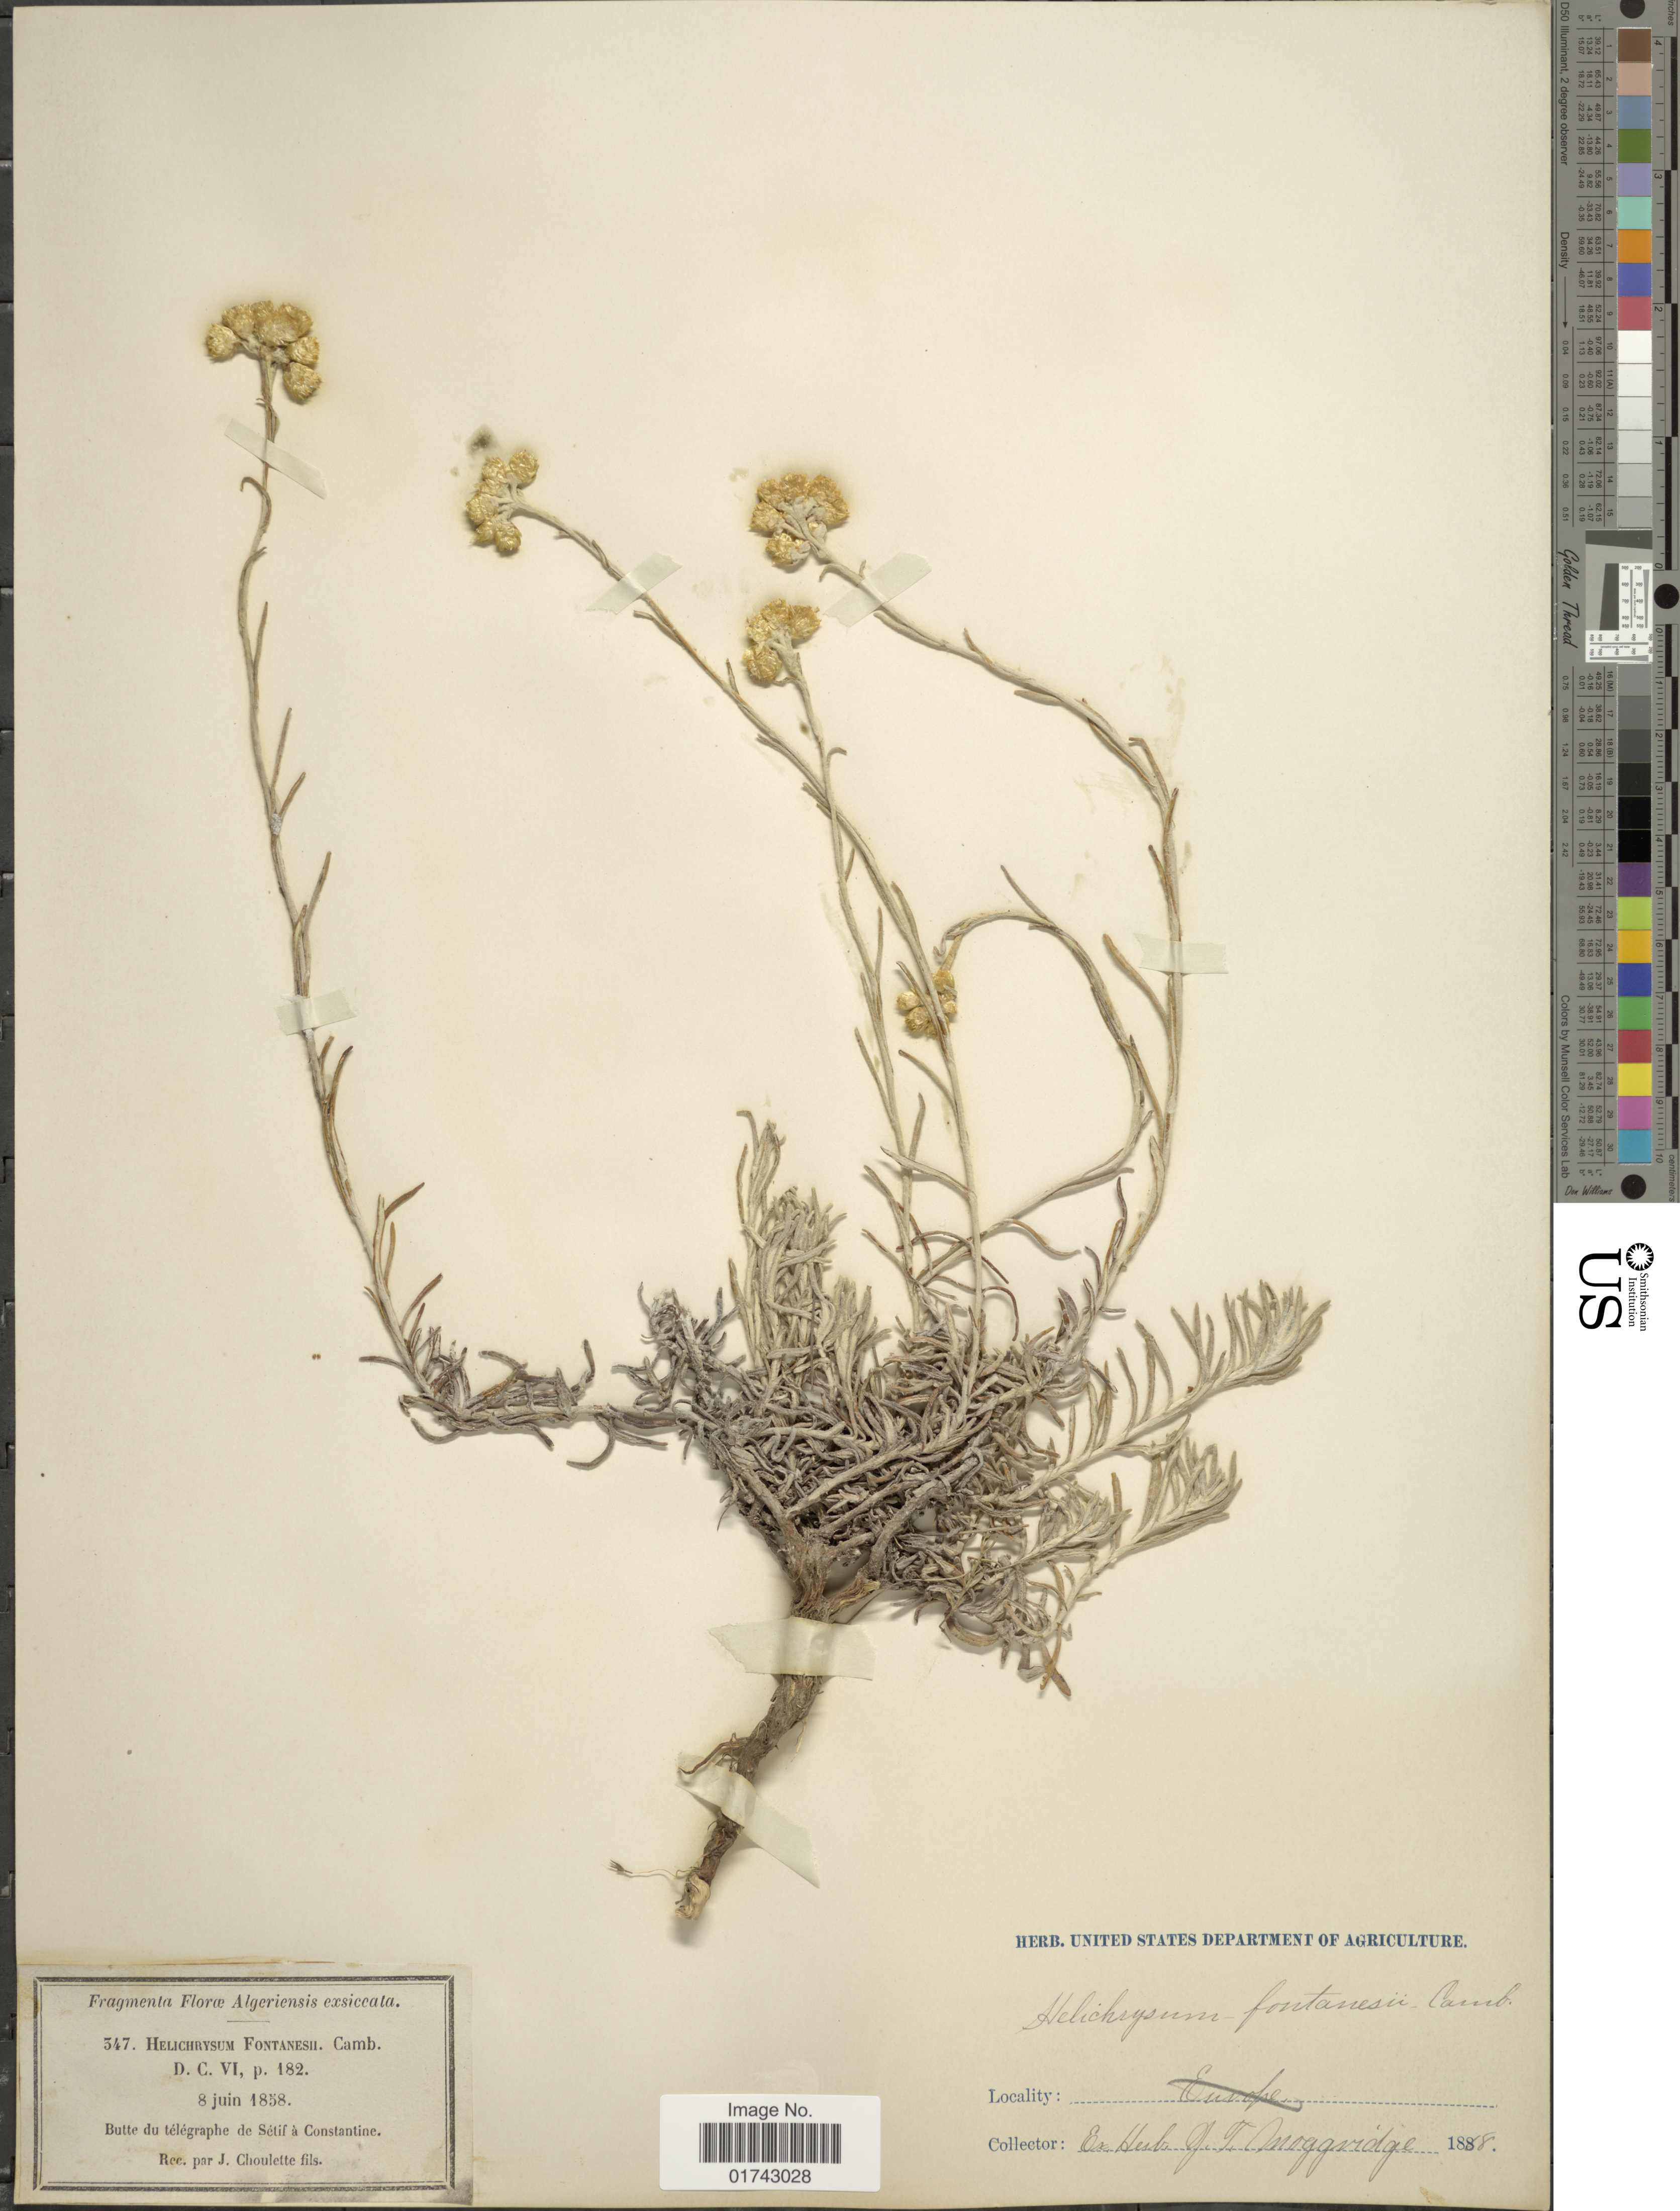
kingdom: Plantae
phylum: Tracheophyta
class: Magnoliopsida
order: Asterales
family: Asteraceae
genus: Helichrysum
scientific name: Helichrysum fontanesii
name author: Cambess.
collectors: ex herb. J.T. Moggridge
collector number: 547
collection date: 1858-06-08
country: Algeria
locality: Butte du telegraphe de Setif a Costantine